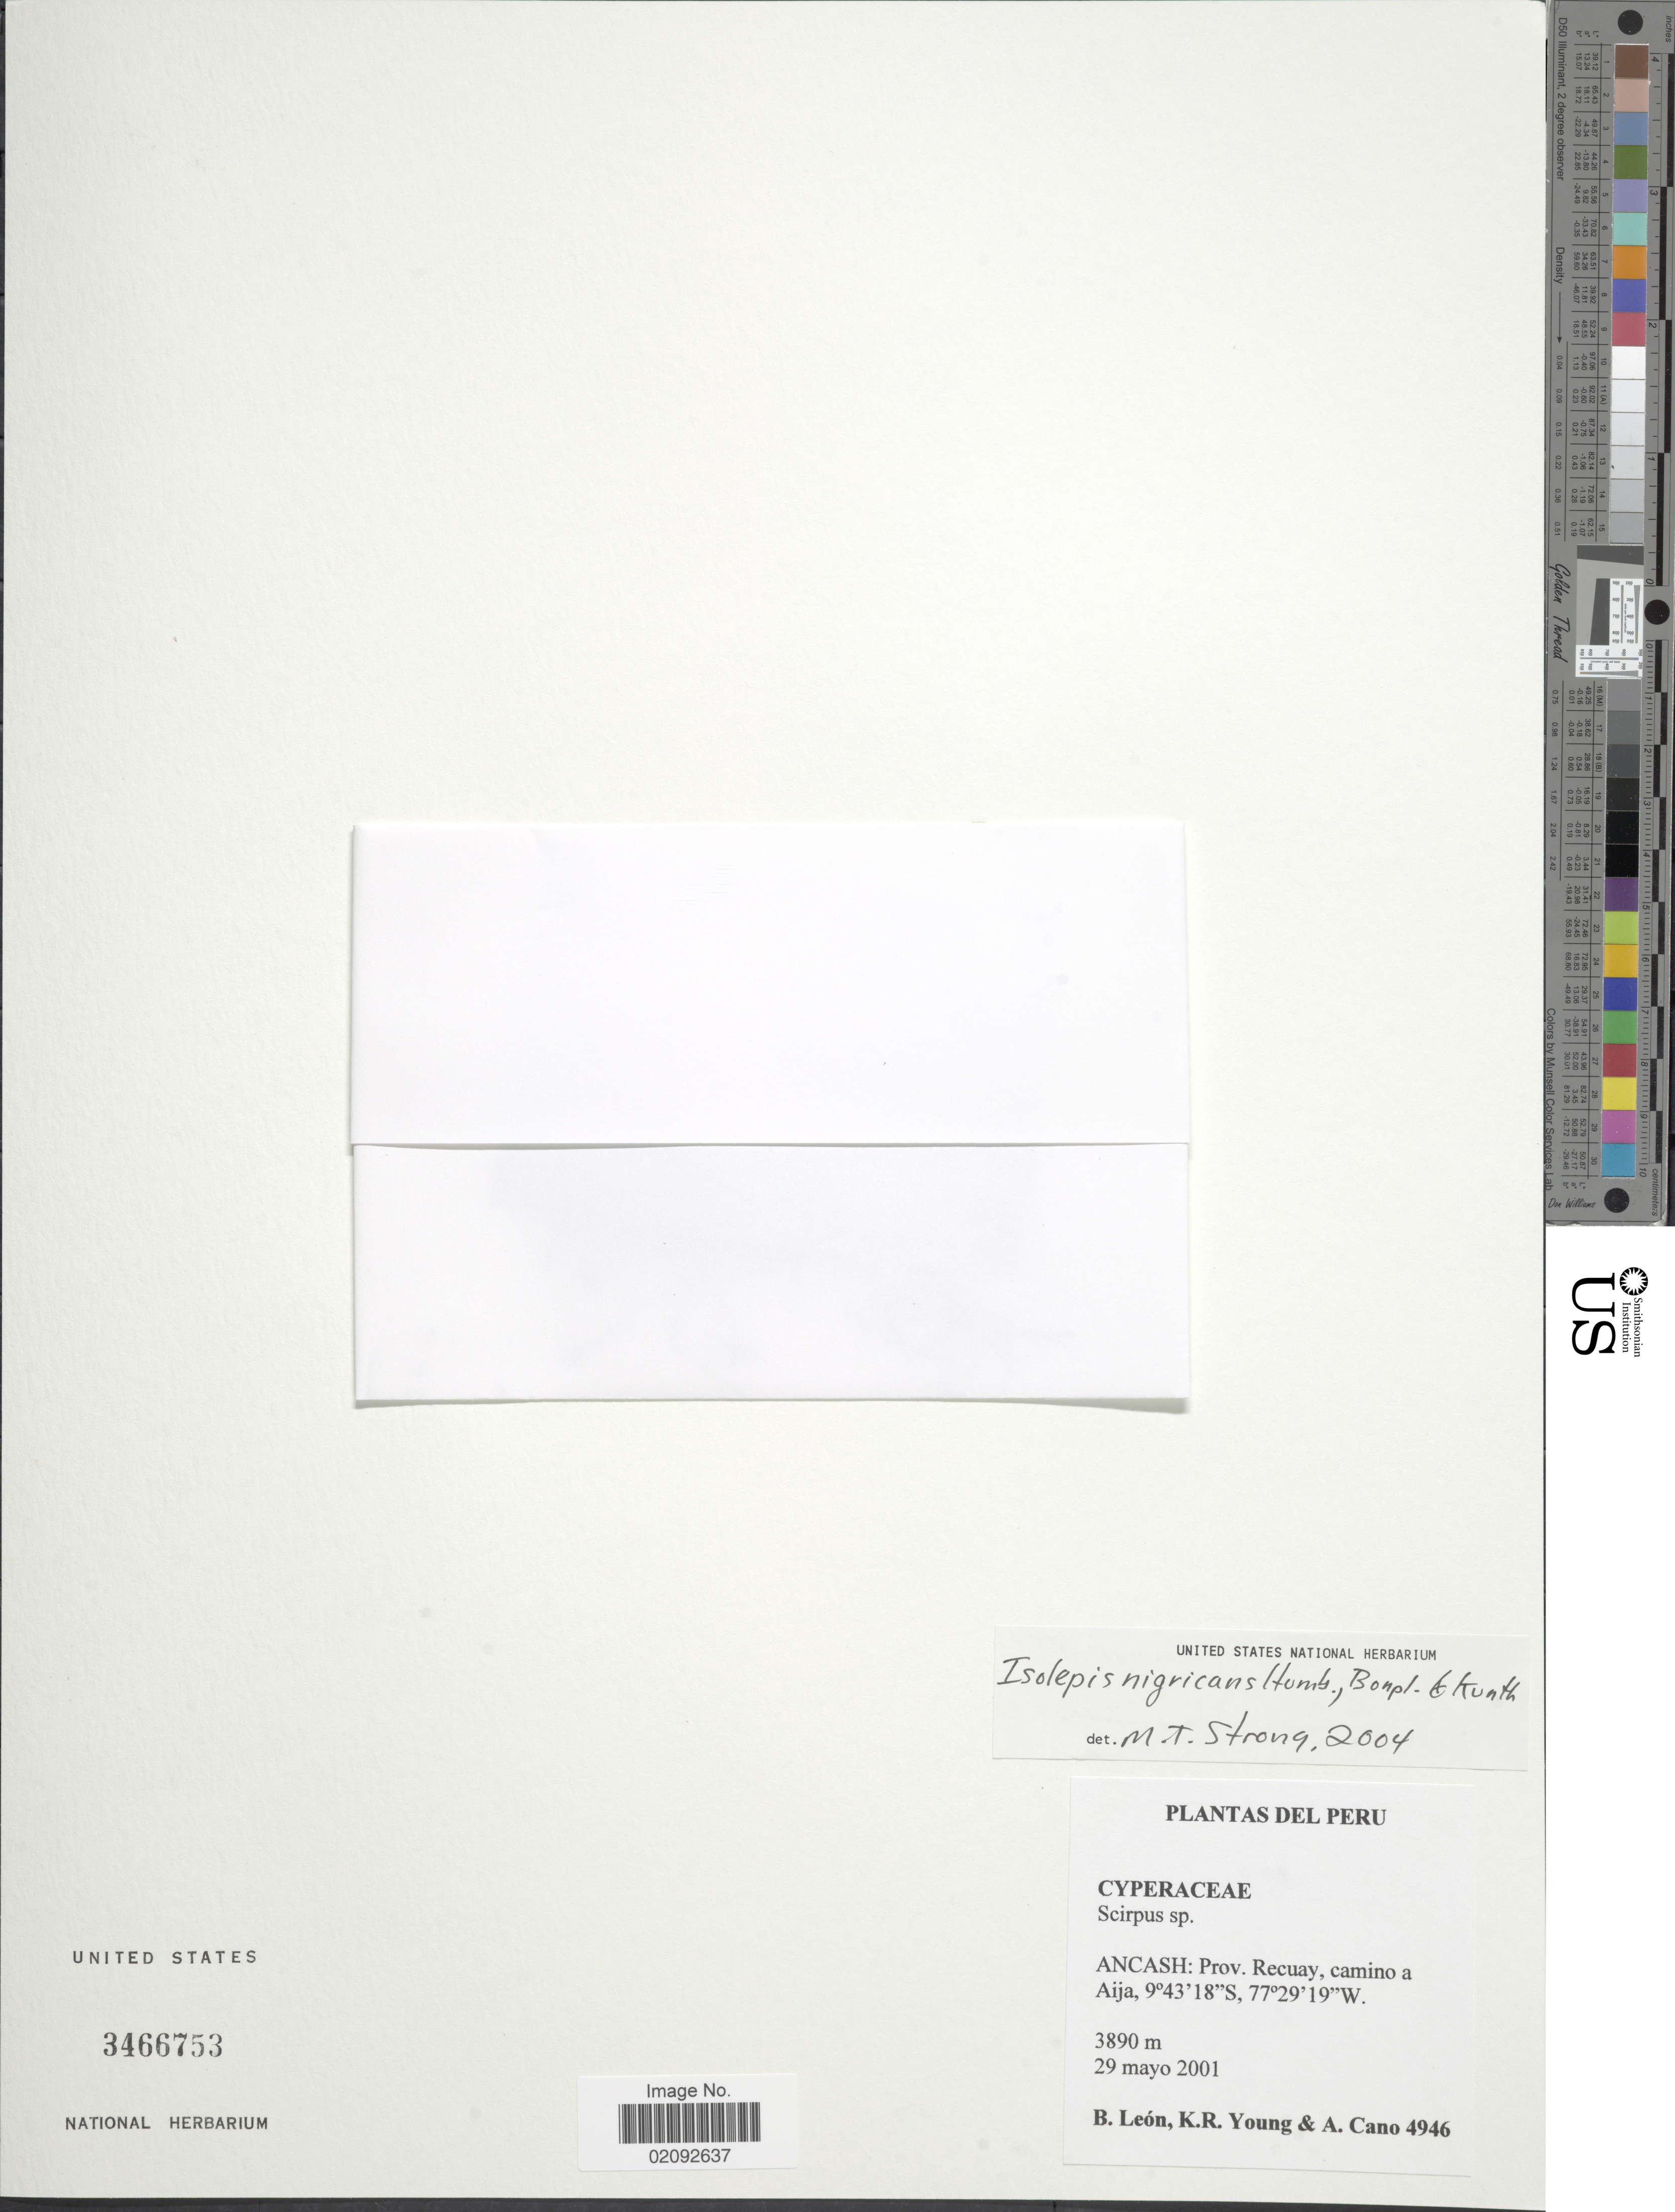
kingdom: Plantae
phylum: Tracheophyta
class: Liliopsida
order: Poales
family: Cyperaceae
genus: Isolepis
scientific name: Isolepis nigricans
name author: Kunth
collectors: B. León, K. Young & A. Cano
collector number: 4946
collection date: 2001-05-29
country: Peru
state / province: Ancash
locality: Prov. Recuay, camino a Aija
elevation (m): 3890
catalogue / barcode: US 3466753